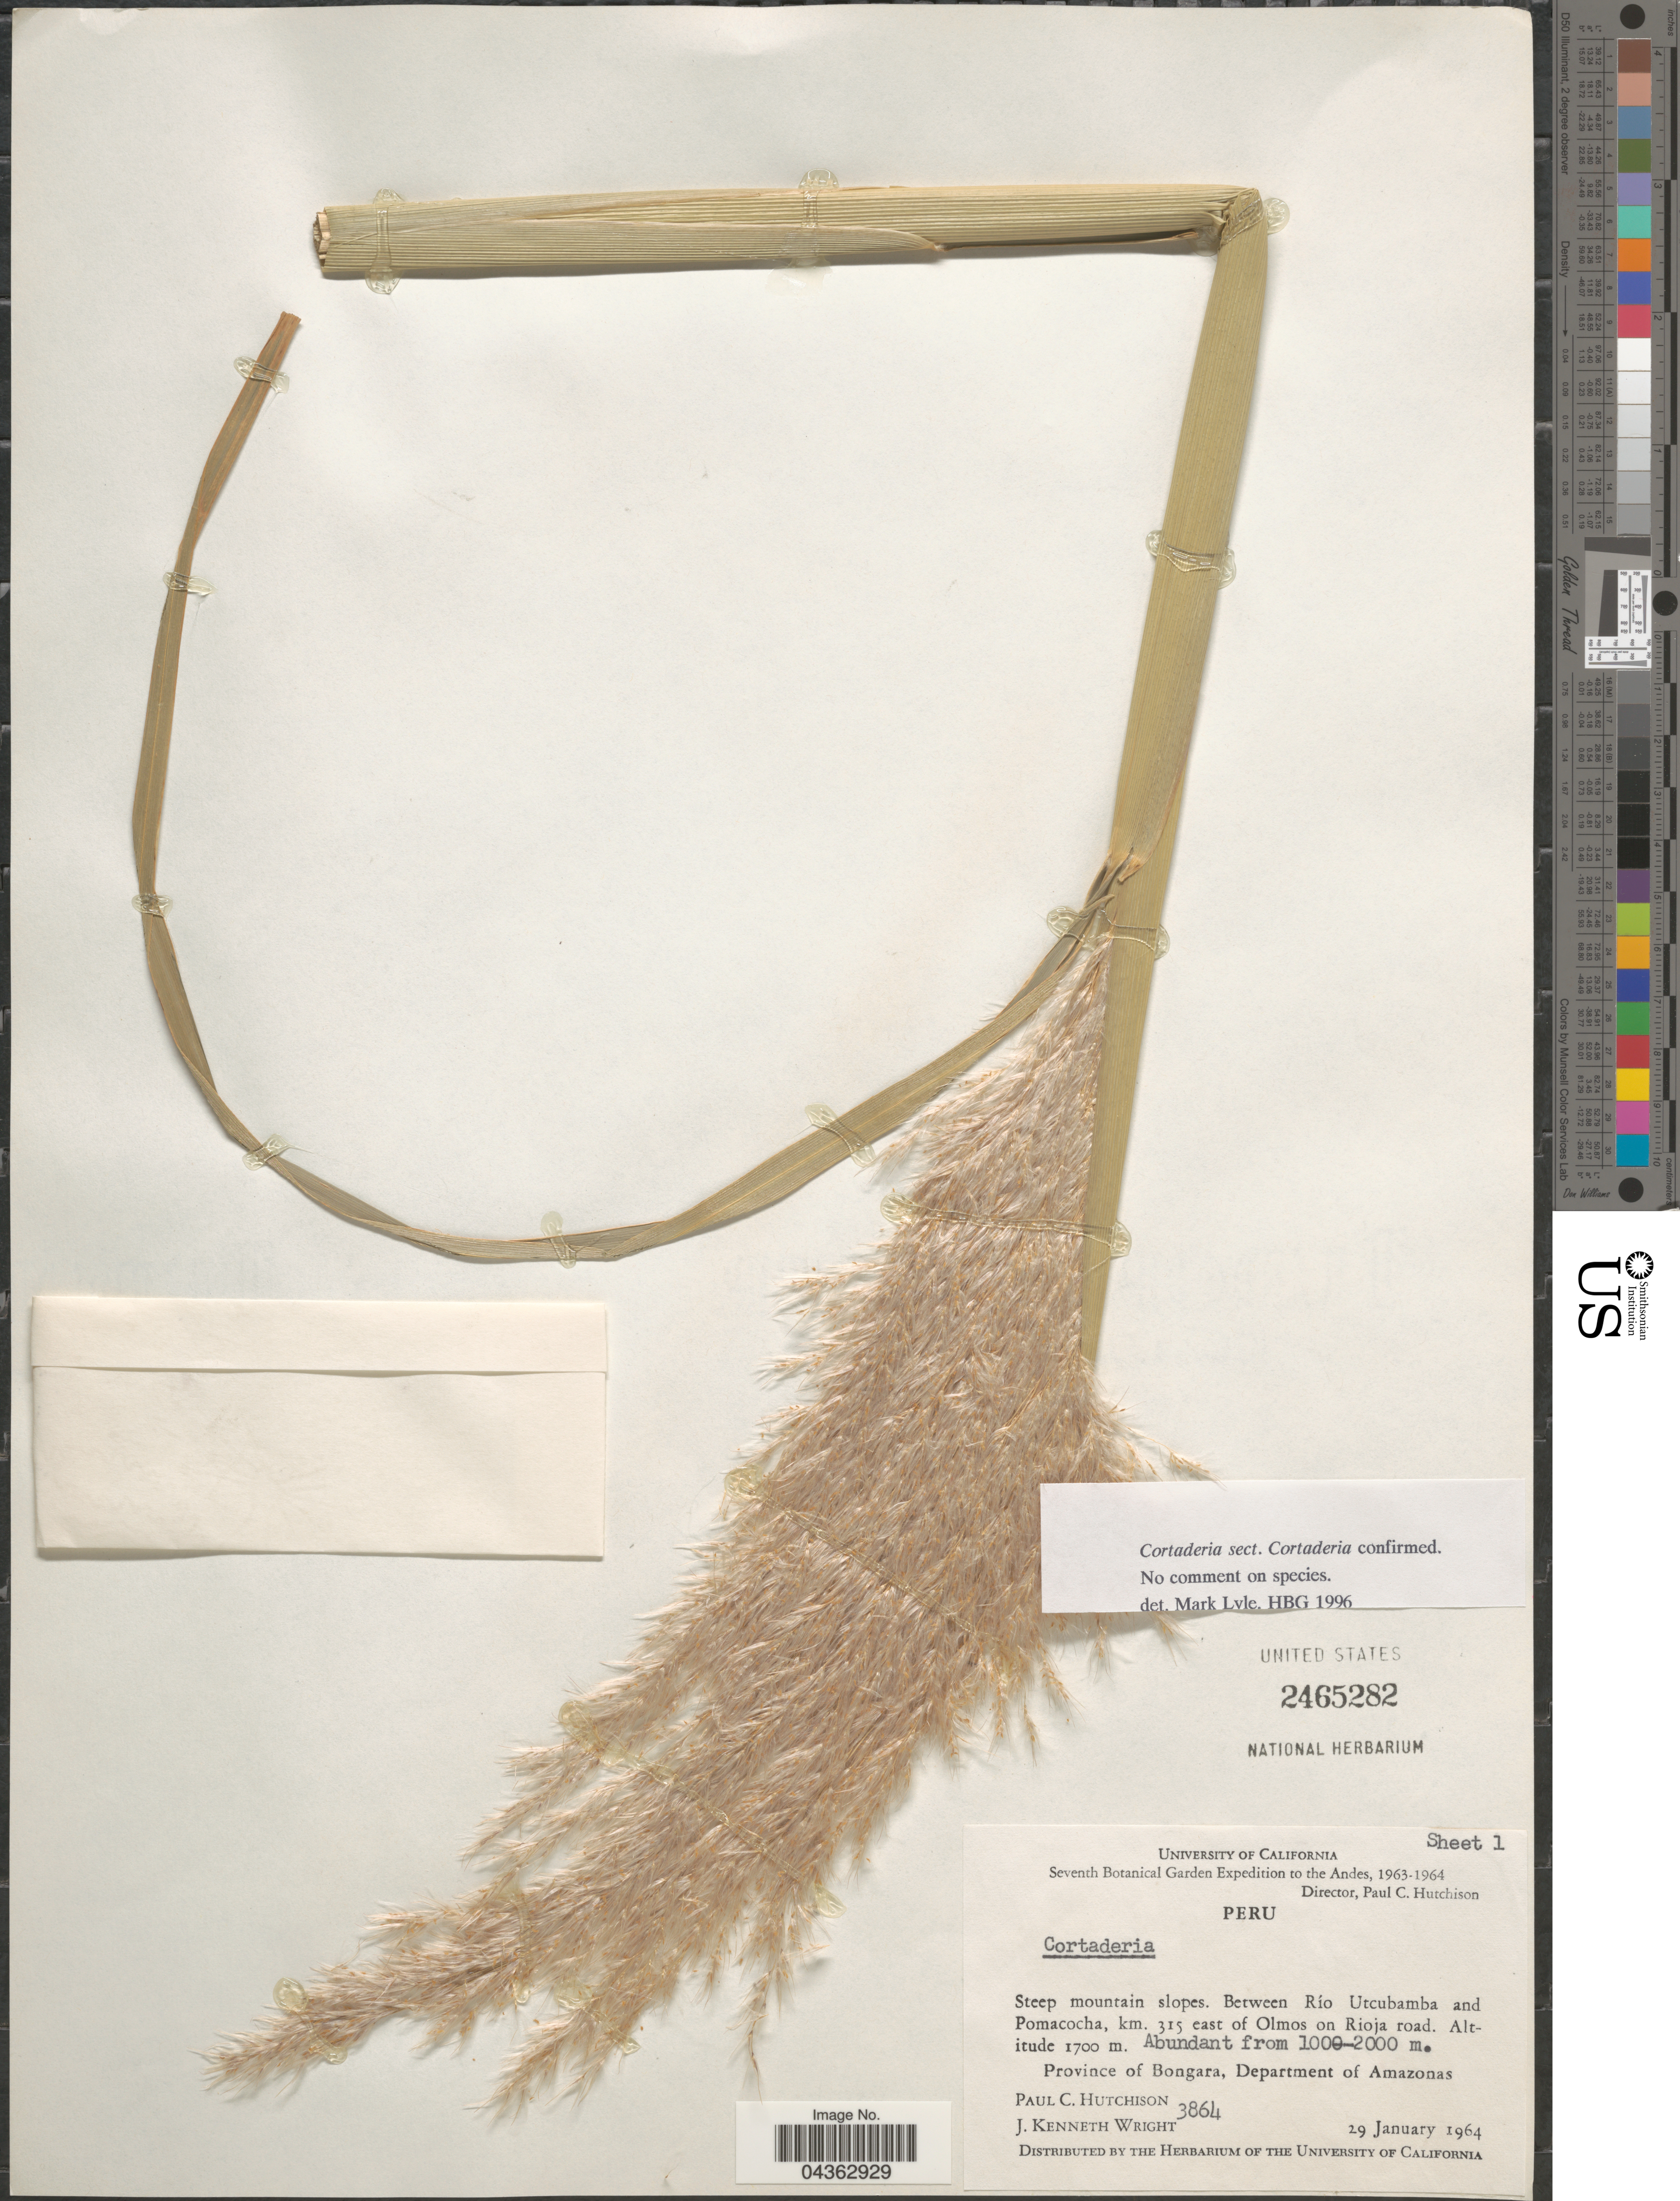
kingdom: Plantae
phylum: Tracheophyta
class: Liliopsida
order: Poales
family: Poaceae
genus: Cortaderia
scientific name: Cortaderia sp.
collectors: P. C. Hutchison & J. K. Wright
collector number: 3864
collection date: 1964-01-29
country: Peru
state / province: Amazonas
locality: Seventh Botanical Garden Expedition to the Andes, 1963-1964. Steep mountain slopes. Between Río Utcubamba and Pomacocha, km. 315 east of Olmos on Rioja road. Province of Bongara, Department of Amazonas.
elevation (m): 1000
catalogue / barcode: US 2465282